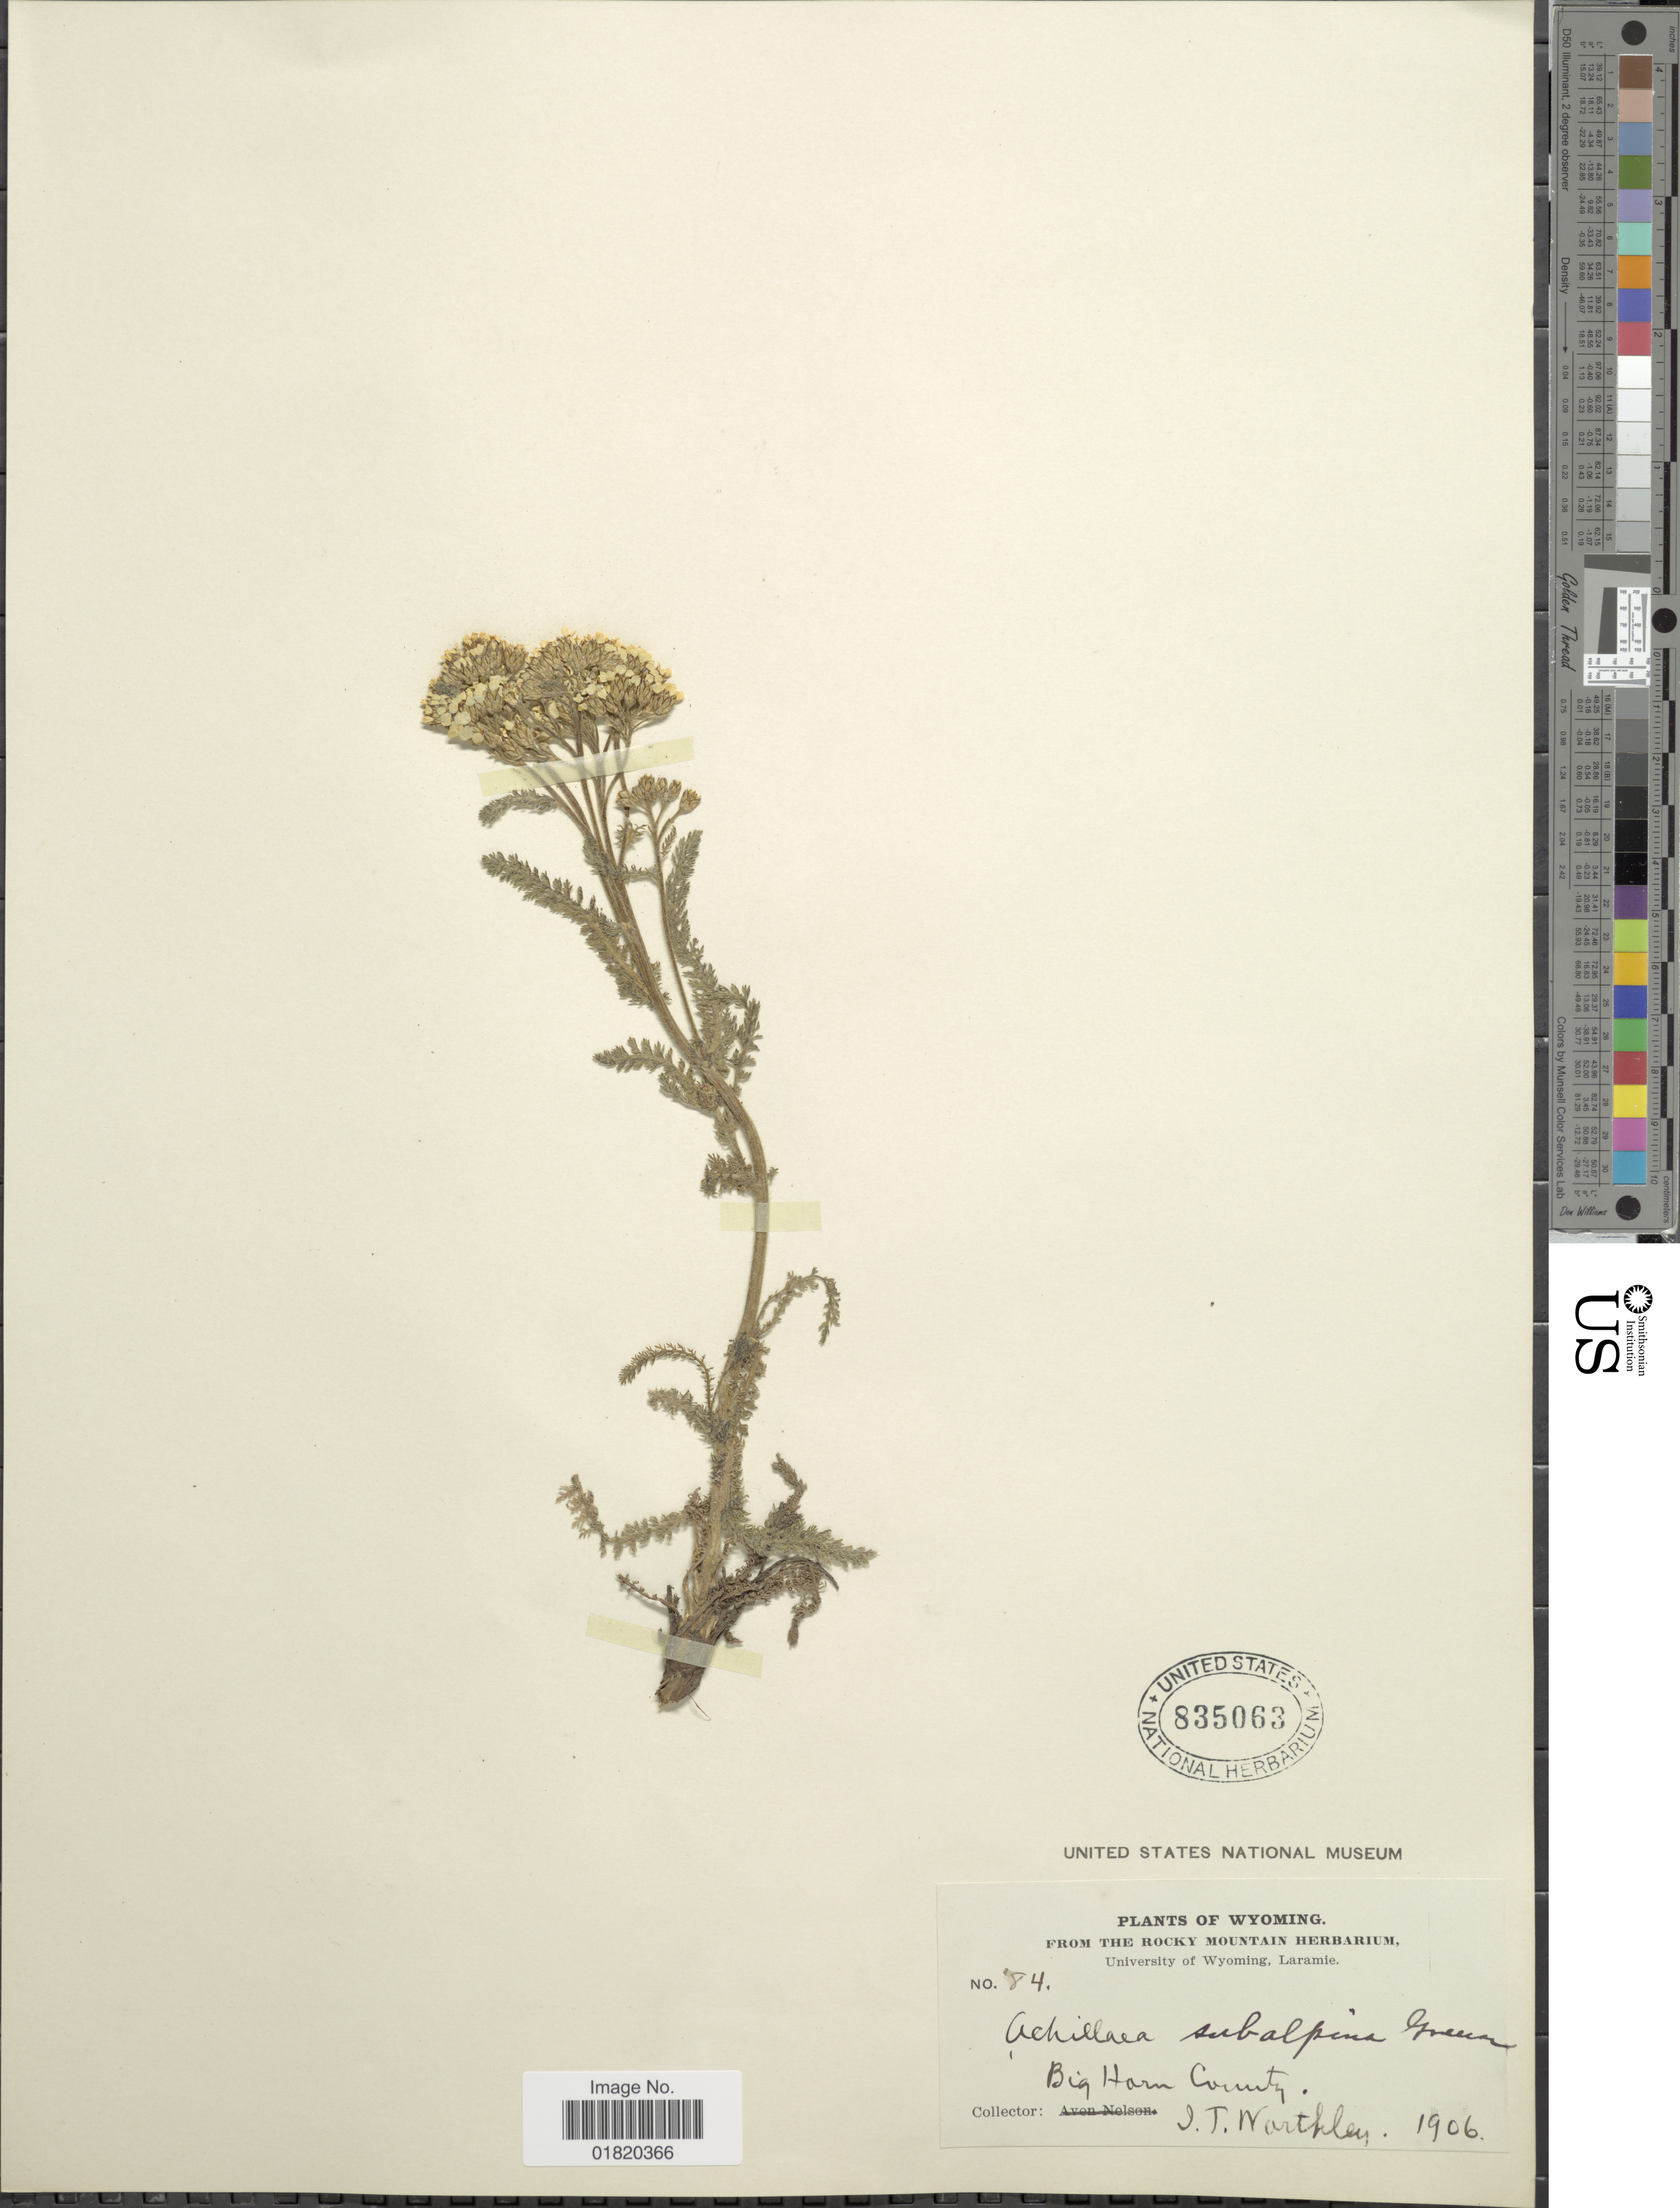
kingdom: Plantae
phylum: Tracheophyta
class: Magnoliopsida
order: Asterales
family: Asteraceae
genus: Achillea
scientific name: Achillea subalpina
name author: Greene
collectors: I. Worthley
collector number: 84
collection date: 1906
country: United States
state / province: Wyoming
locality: Big Horn County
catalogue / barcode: US 835063